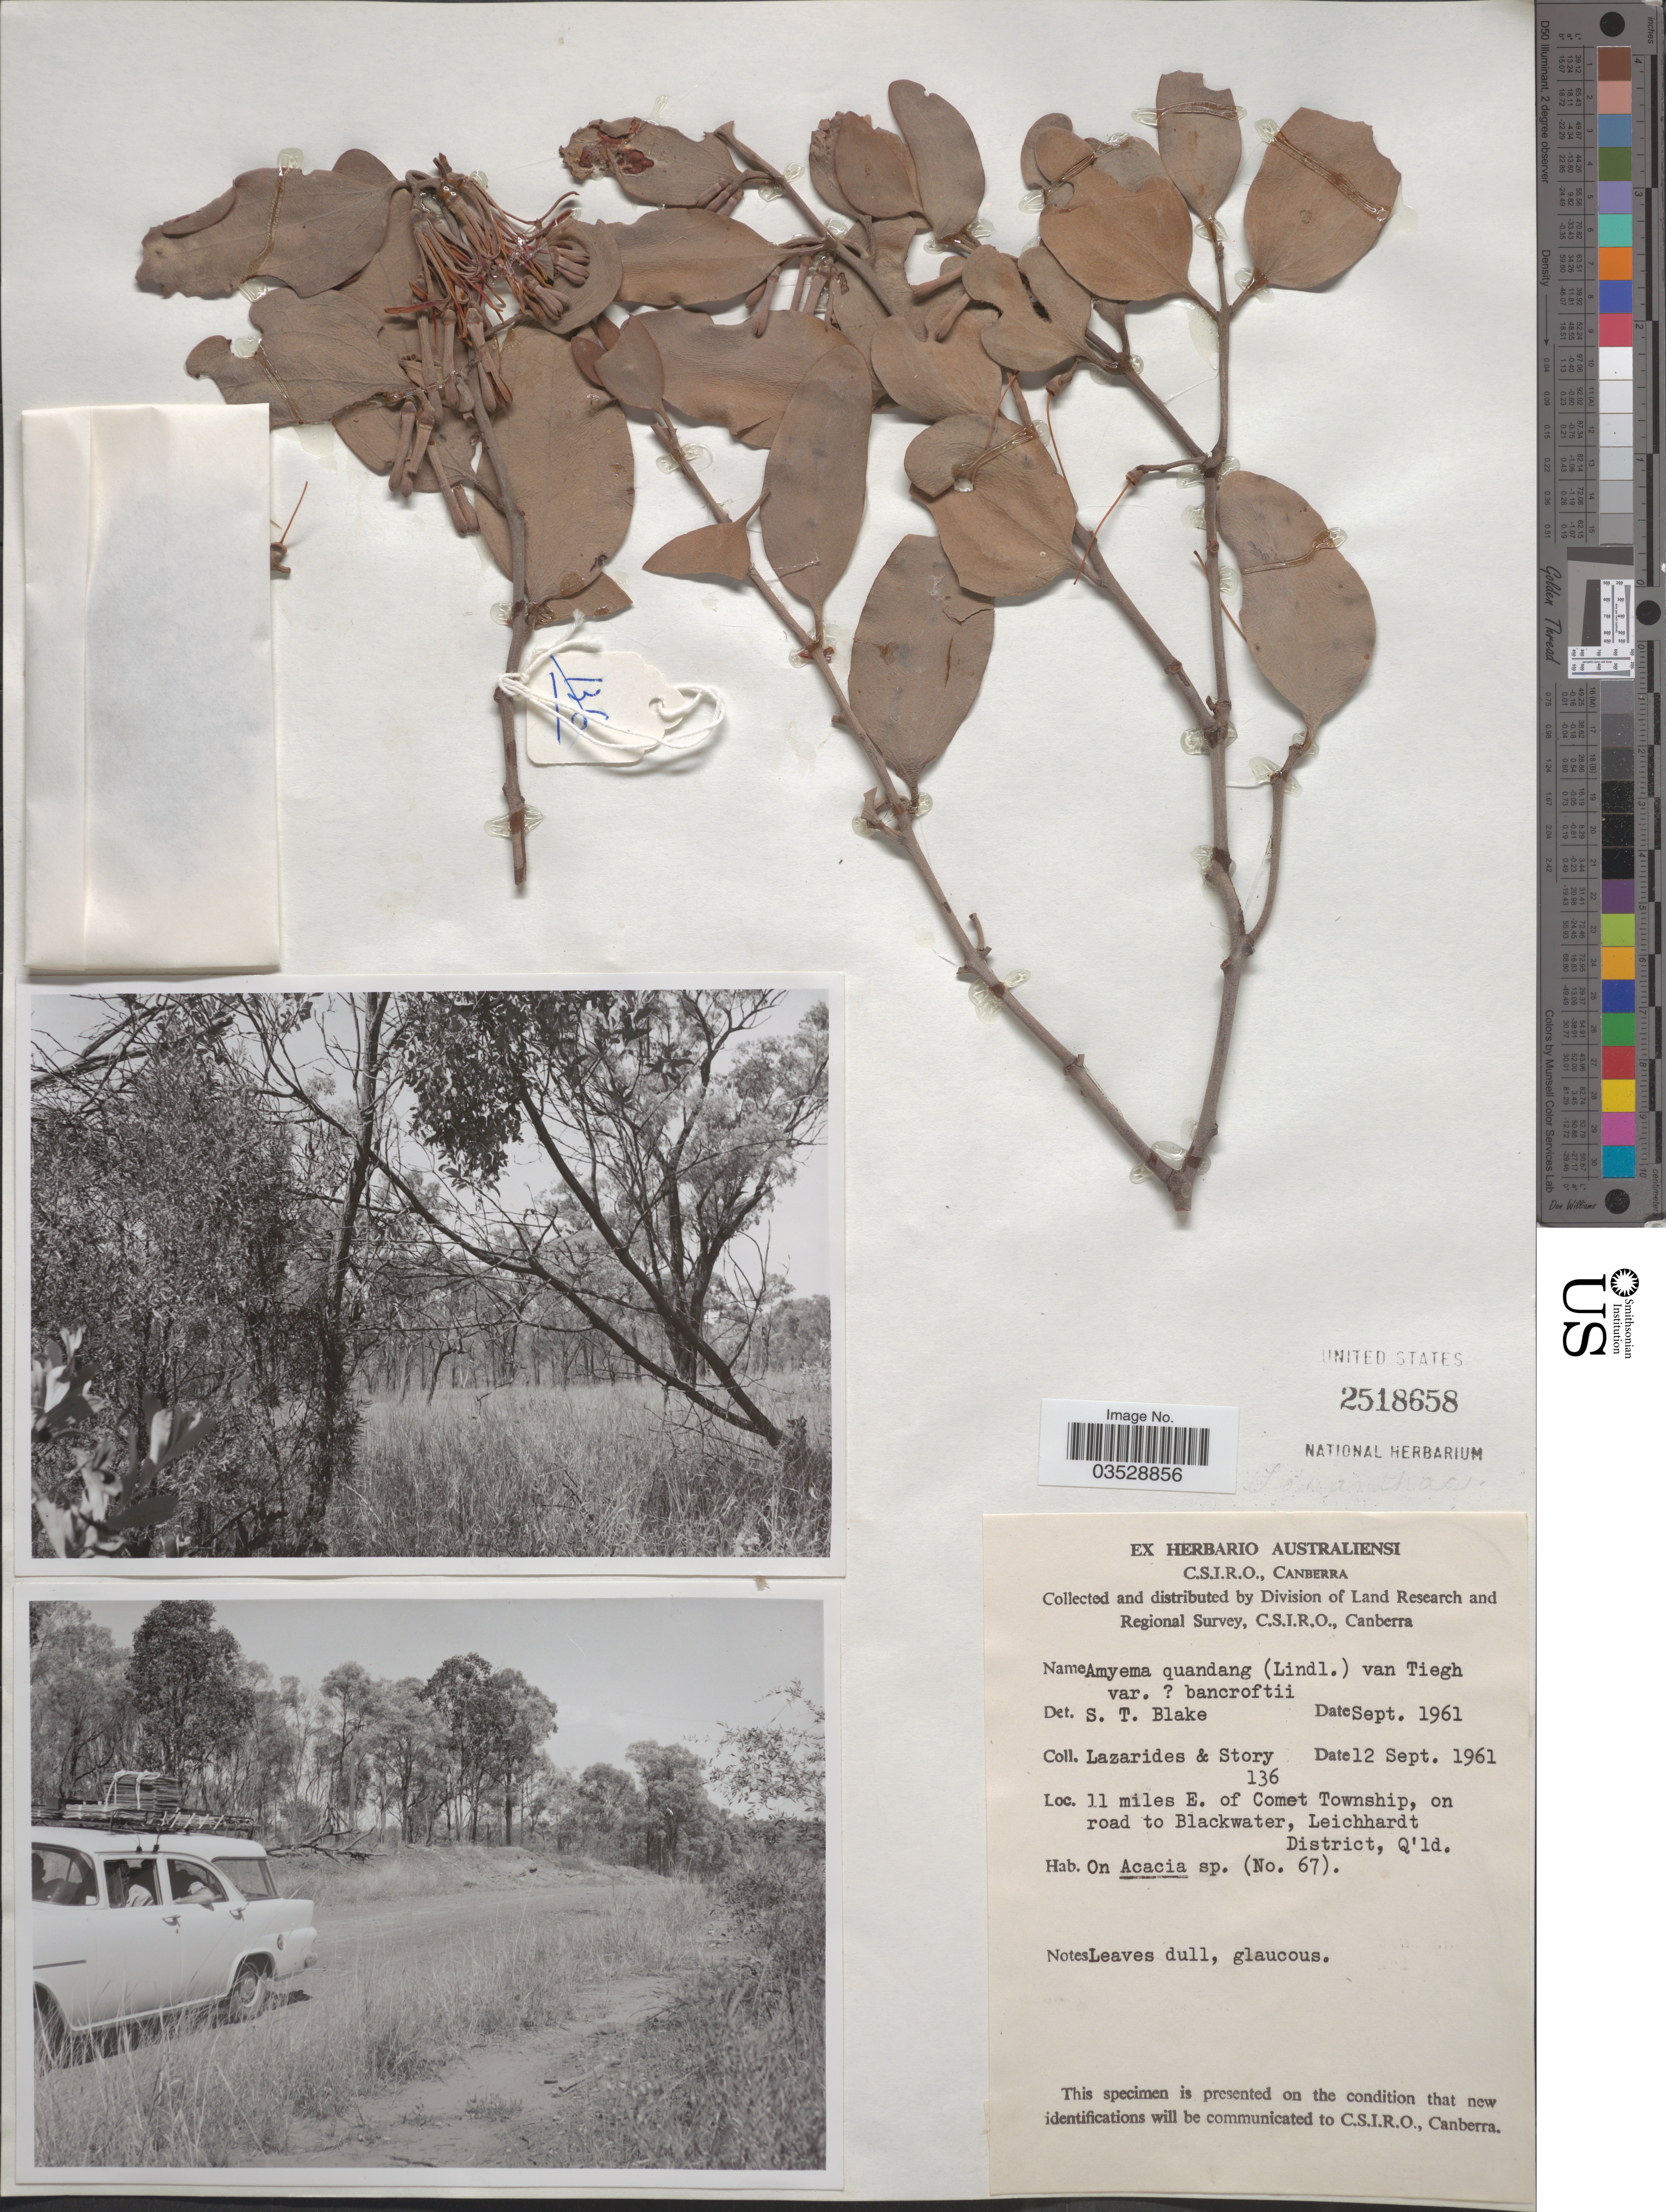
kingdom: Plantae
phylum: Tracheophyta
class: Magnoliopsida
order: Santalales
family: Loranthaceae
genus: Amyema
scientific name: Amyema quandang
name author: (Lindl.) Tiegh.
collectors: M. Lazarides & -. Story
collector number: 136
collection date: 1961-09-12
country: Australia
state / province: Queensland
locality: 11 miles E. of Comet Township, on road to Blackwater, Leichhardt District.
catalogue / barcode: US 2518658